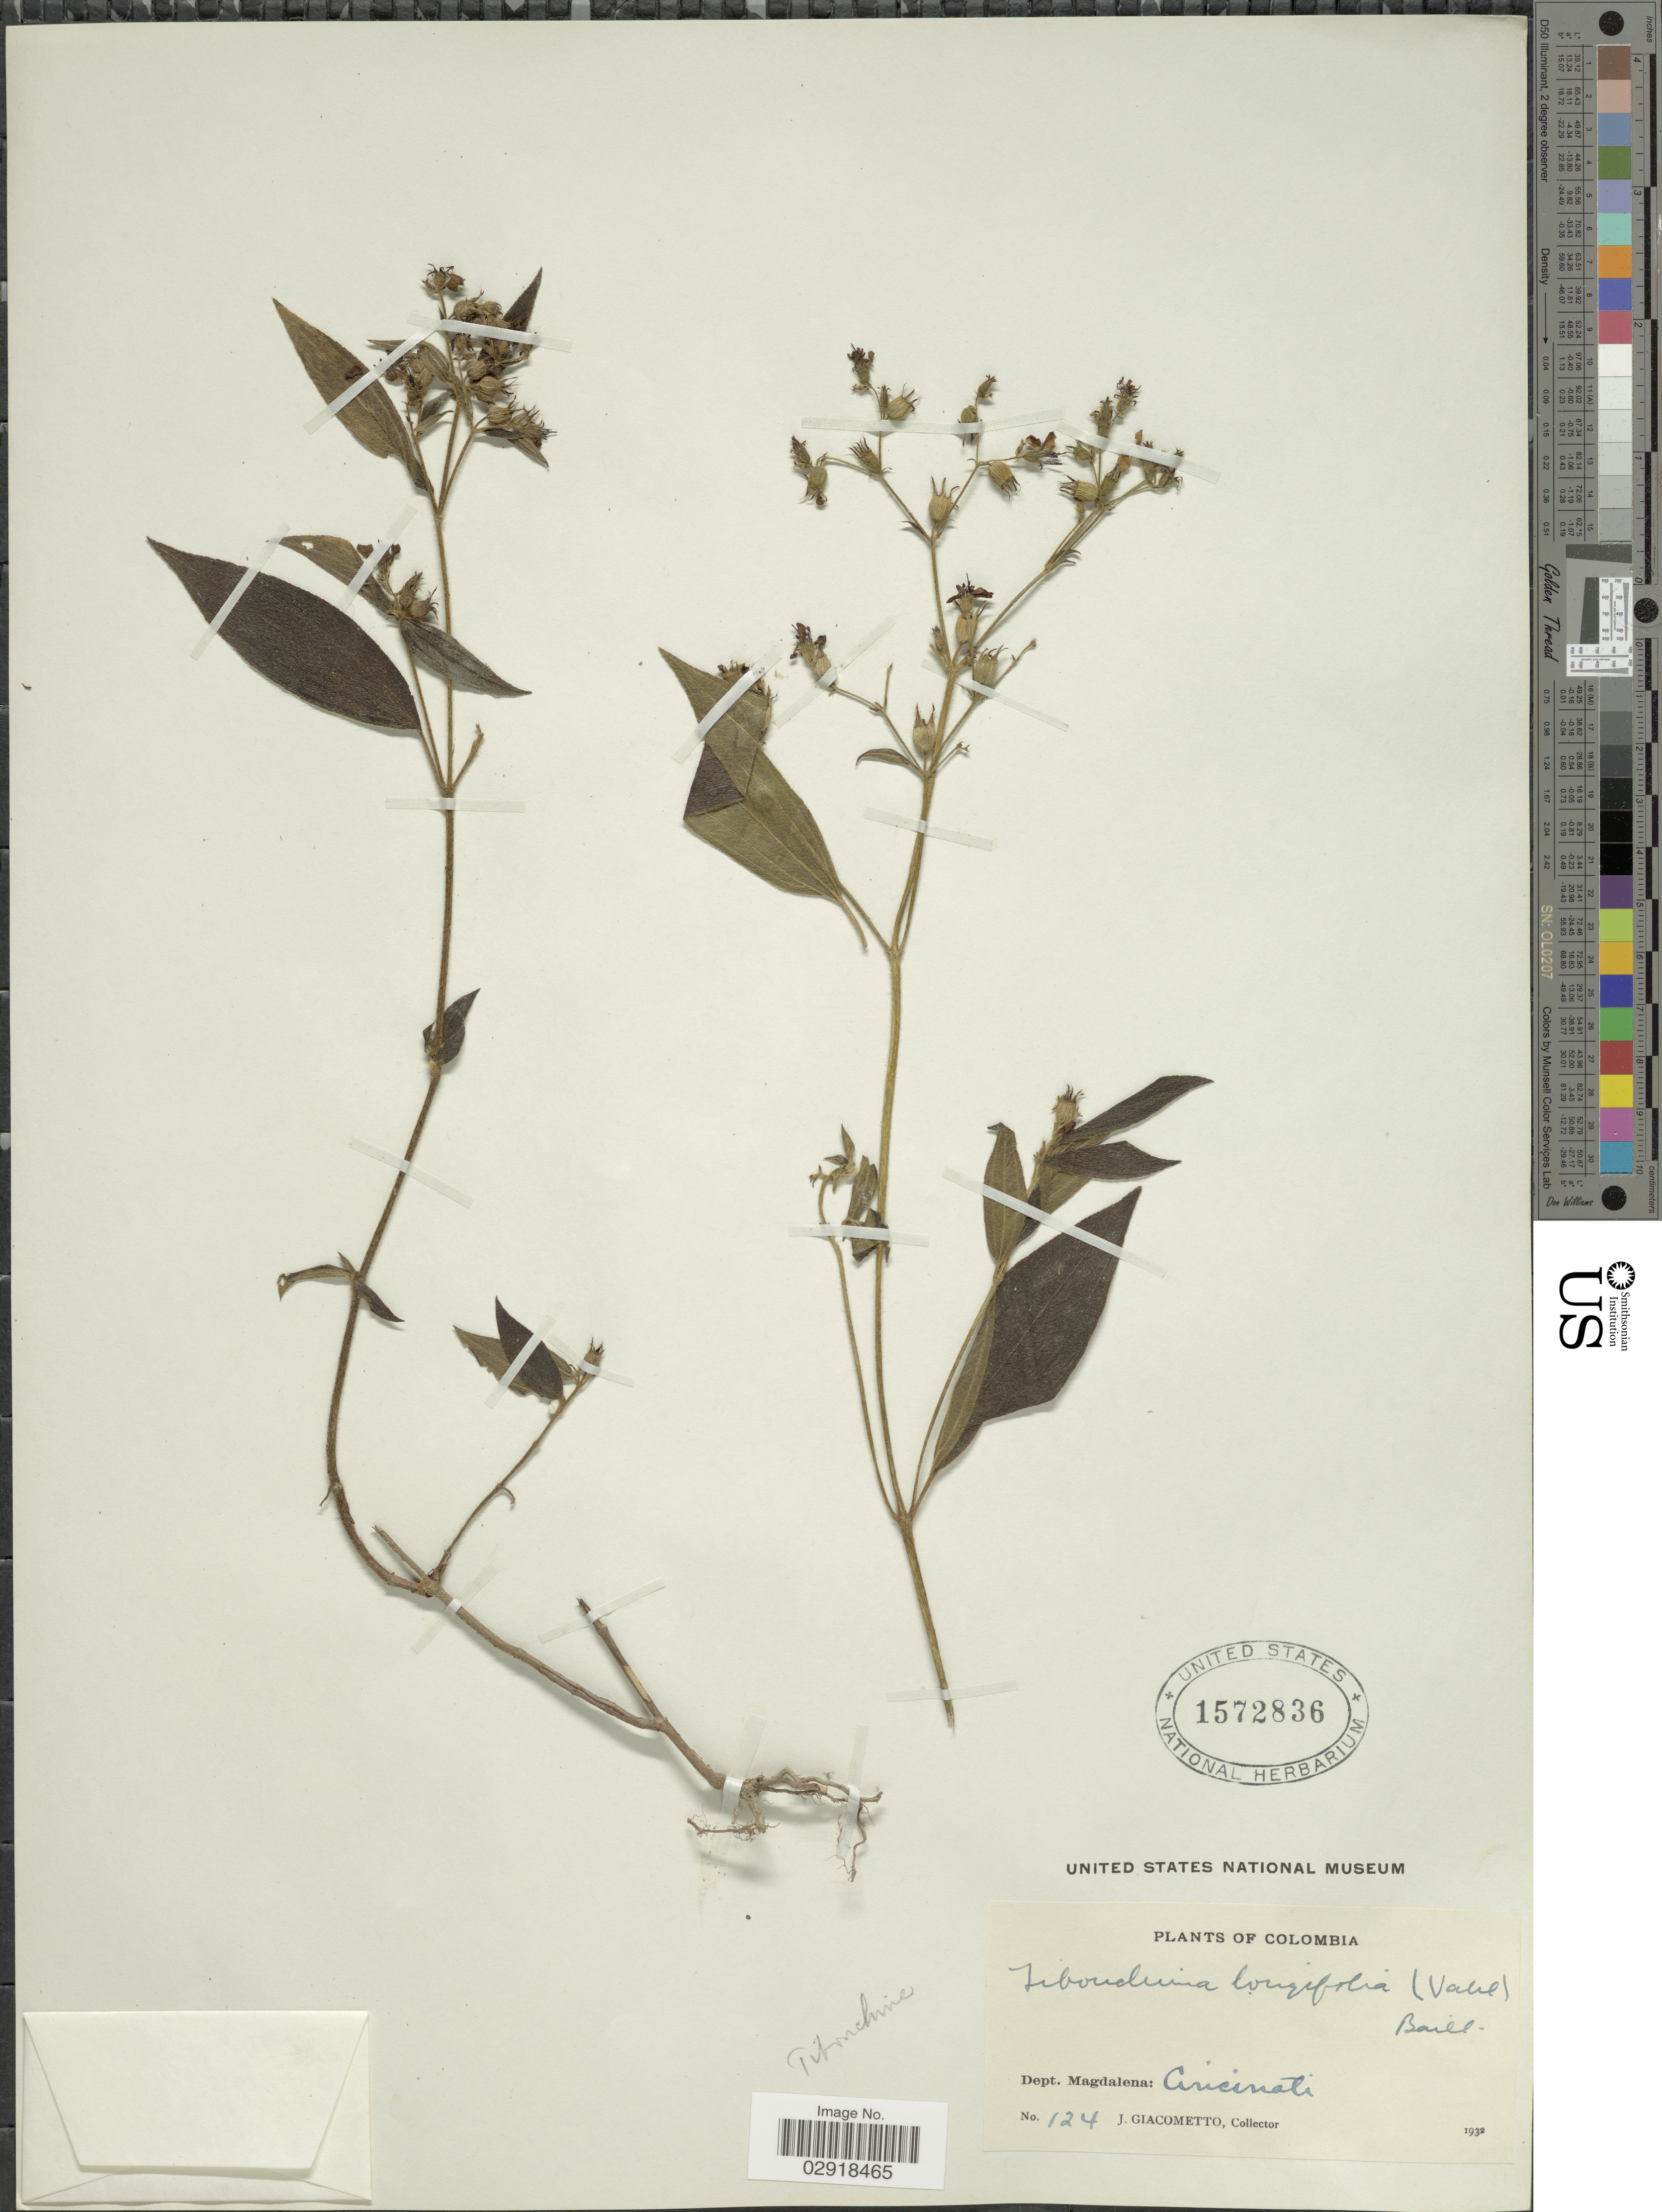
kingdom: Plantae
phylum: Tracheophyta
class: Magnoliopsida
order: Myrtales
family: Melastomataceae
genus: Chaetogastra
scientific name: Chaetogastra longifolia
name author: (Vahl) DC.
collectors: J. Giacometto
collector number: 124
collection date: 1932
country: Colombia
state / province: Magdalena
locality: Dept. Magdalena, Cincinati.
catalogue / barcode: US 1572836